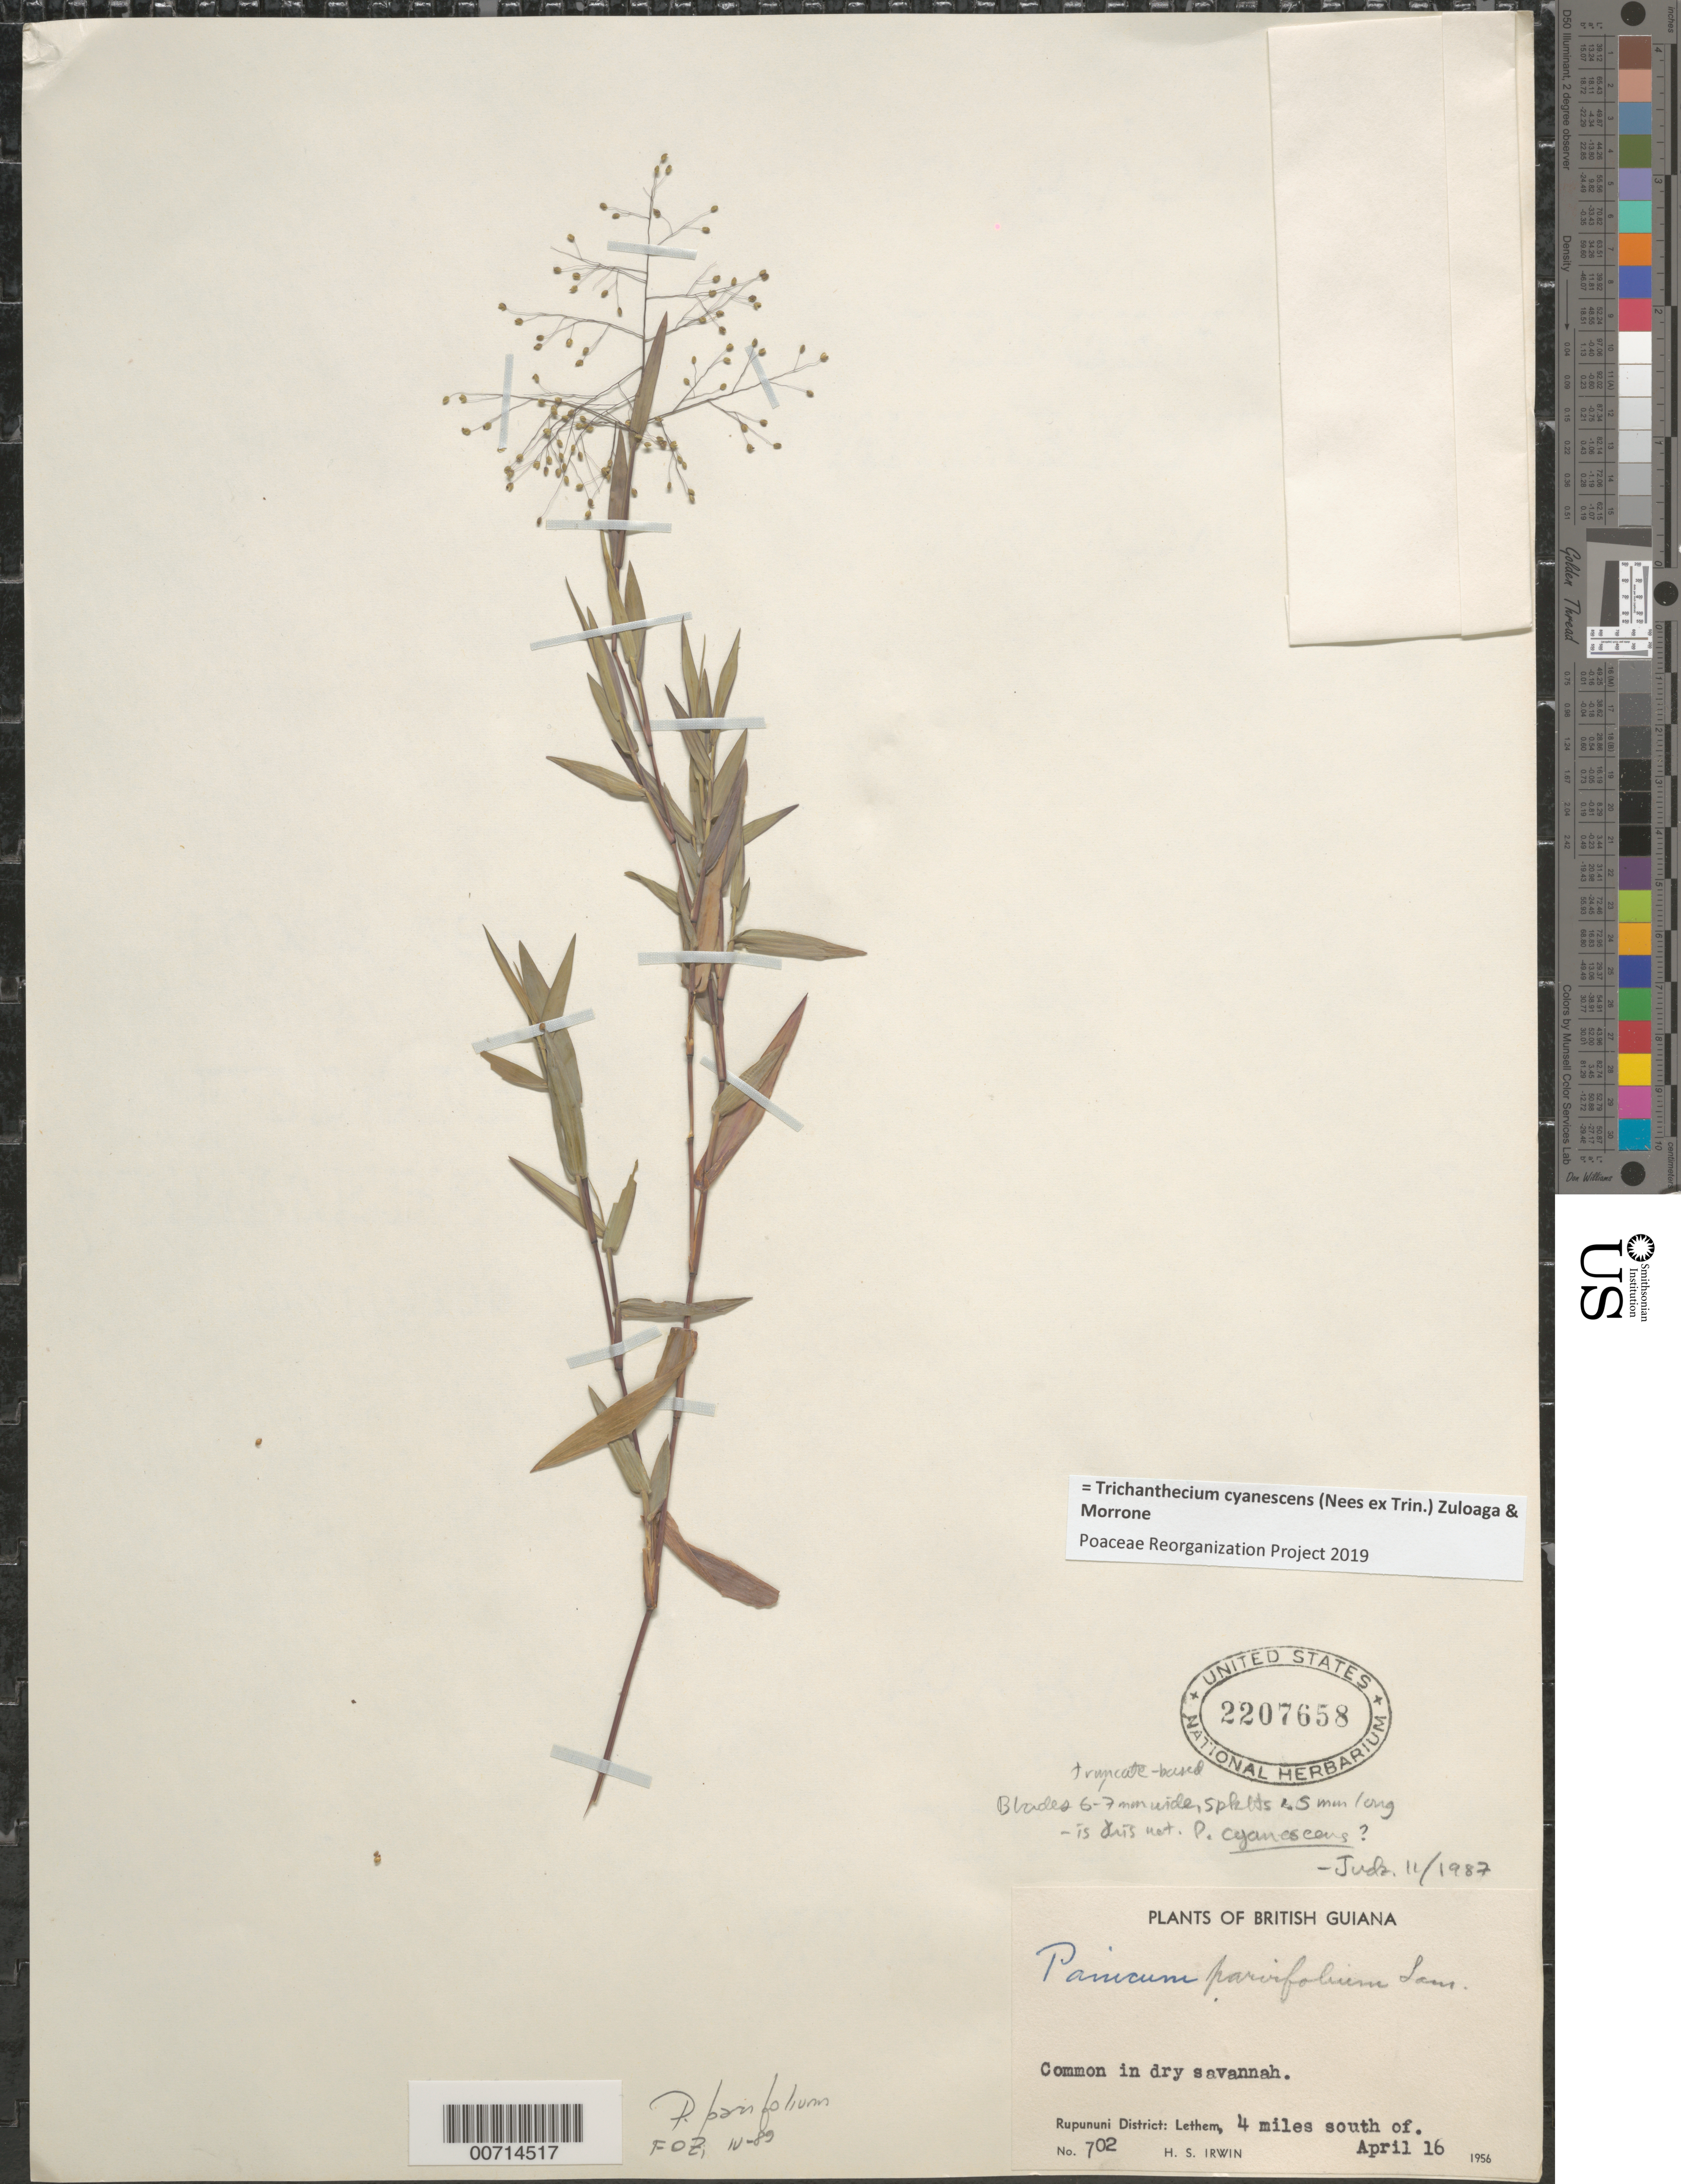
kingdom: Plantae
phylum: Tracheophyta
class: Liliopsida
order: Poales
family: Poaceae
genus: Trichanthecium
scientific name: Trichanthecium cyanescens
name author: (Nees ex Trin.) Zuloaga & Morrone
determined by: Poaceae Reorganization Project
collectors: H. Irwin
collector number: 702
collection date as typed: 16-Apr-56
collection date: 1956-04-16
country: Guyana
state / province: U. Takutu-U. Essequibo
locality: Rupununi Dist., 4 mi. S of Lethem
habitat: Dry savannah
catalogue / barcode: US 2207658